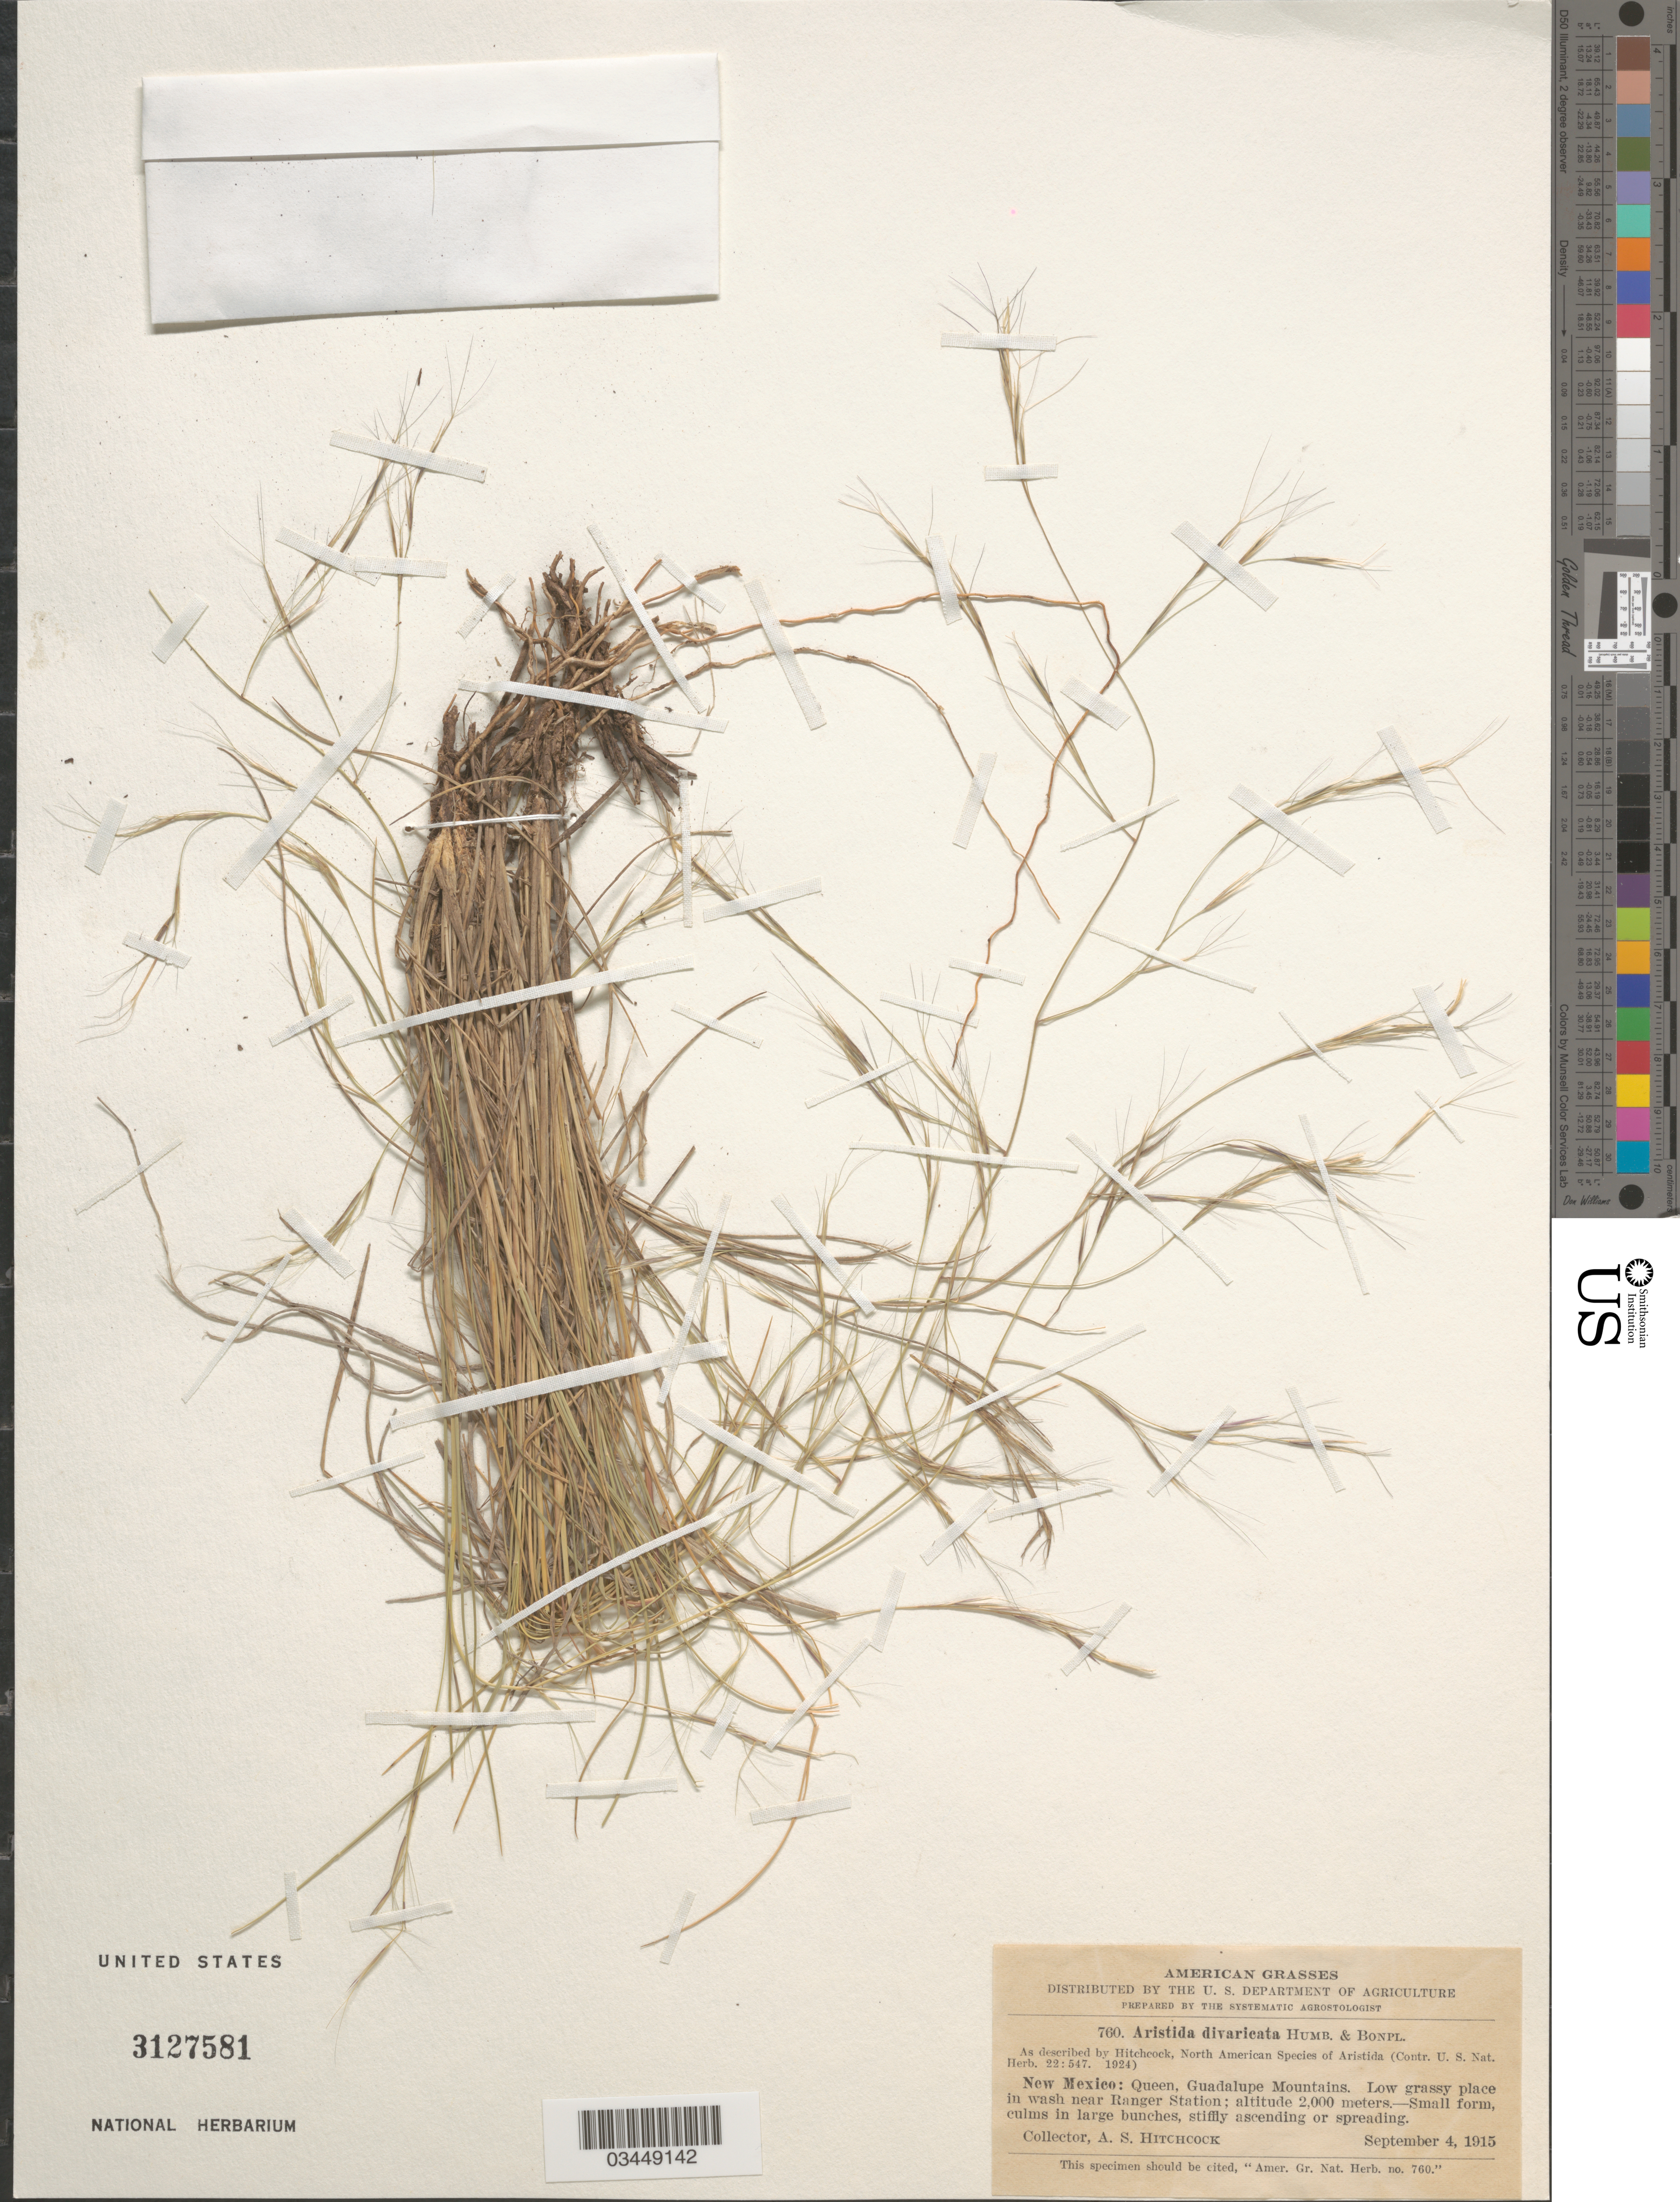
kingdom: Plantae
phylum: Tracheophyta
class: Liliopsida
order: Poales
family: Poaceae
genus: Aristida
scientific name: Aristida divaricata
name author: Humb. & Bonpl. ex Willd.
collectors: A. S. Hitchcock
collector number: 760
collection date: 1915-09-04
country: United States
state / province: New Mexico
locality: Queen, Guadalupe Mountains. Low grassy place in wash near Ranger Station.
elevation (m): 2000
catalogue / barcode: US 3127581